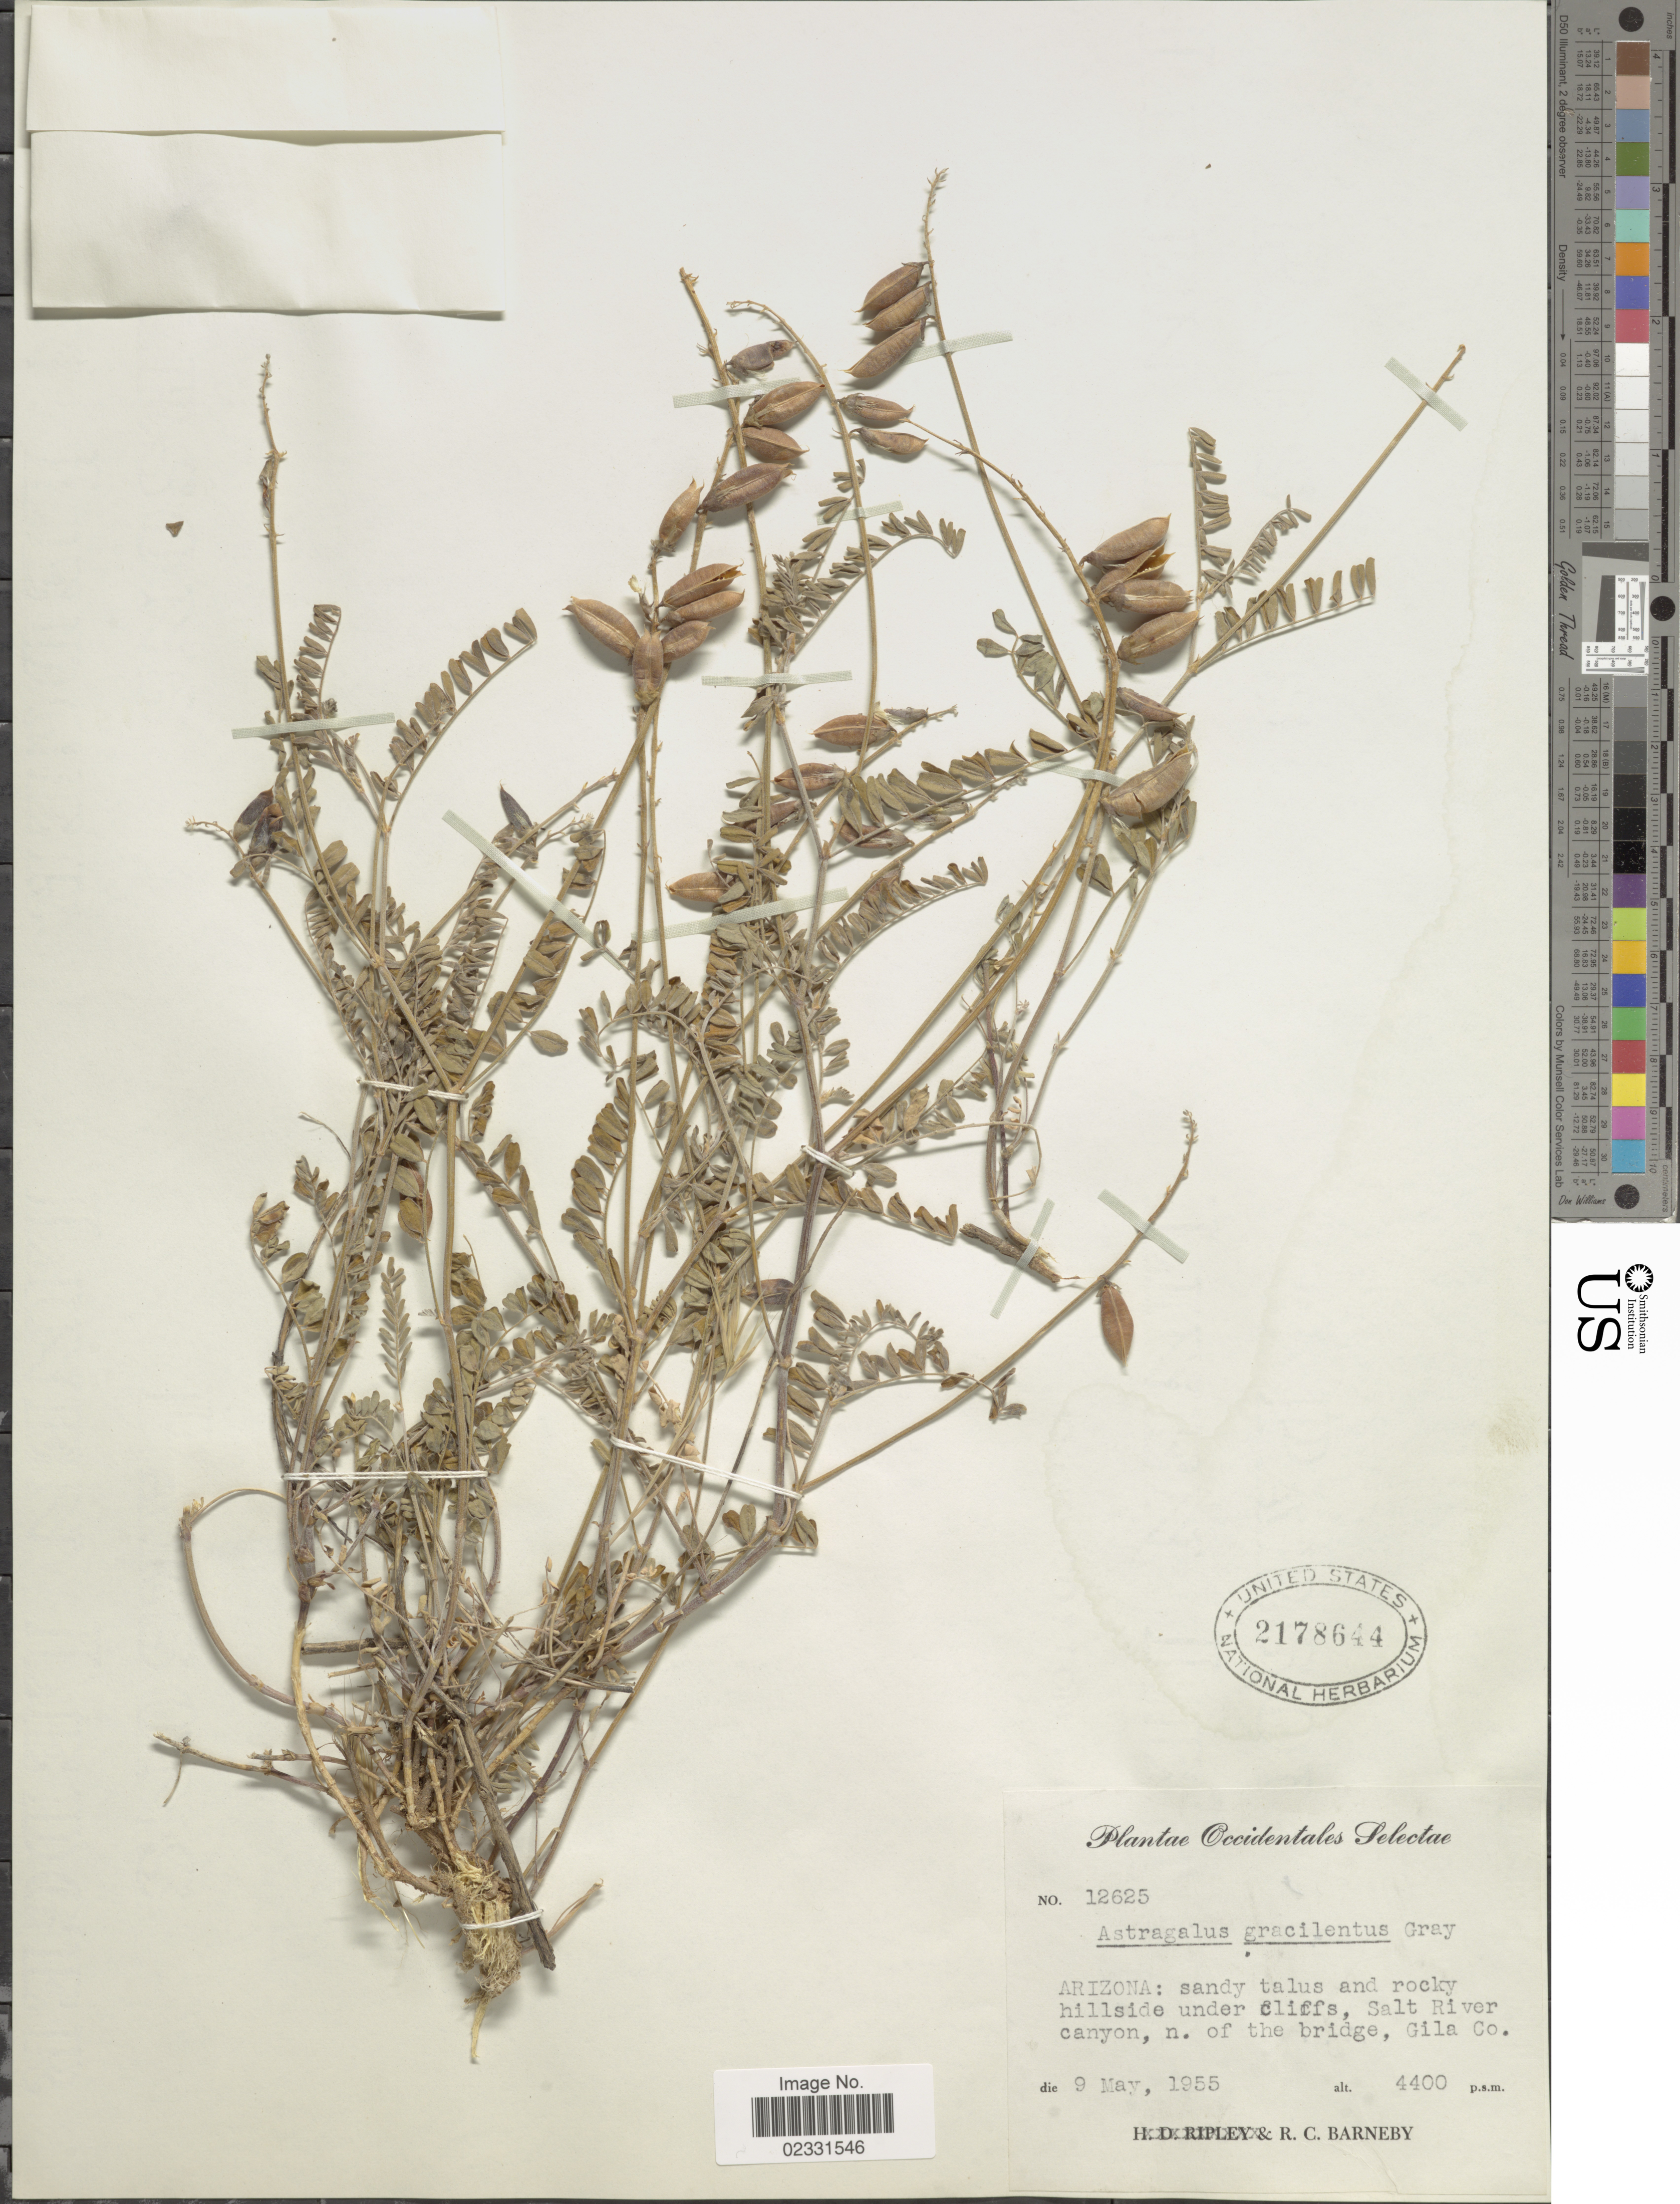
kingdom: Plantae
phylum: Tracheophyta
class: Magnoliopsida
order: Fabales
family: Fabaceae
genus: Astragalus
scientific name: Astragalus gracilentus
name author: (A. Gray) A. Gray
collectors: R. C. Barneby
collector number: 12625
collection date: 1955-05-09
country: United States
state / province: Arizona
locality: Arizona: Salt River canyon,. n. of the bridge, Gila Co.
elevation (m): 4400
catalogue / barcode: US 2178644